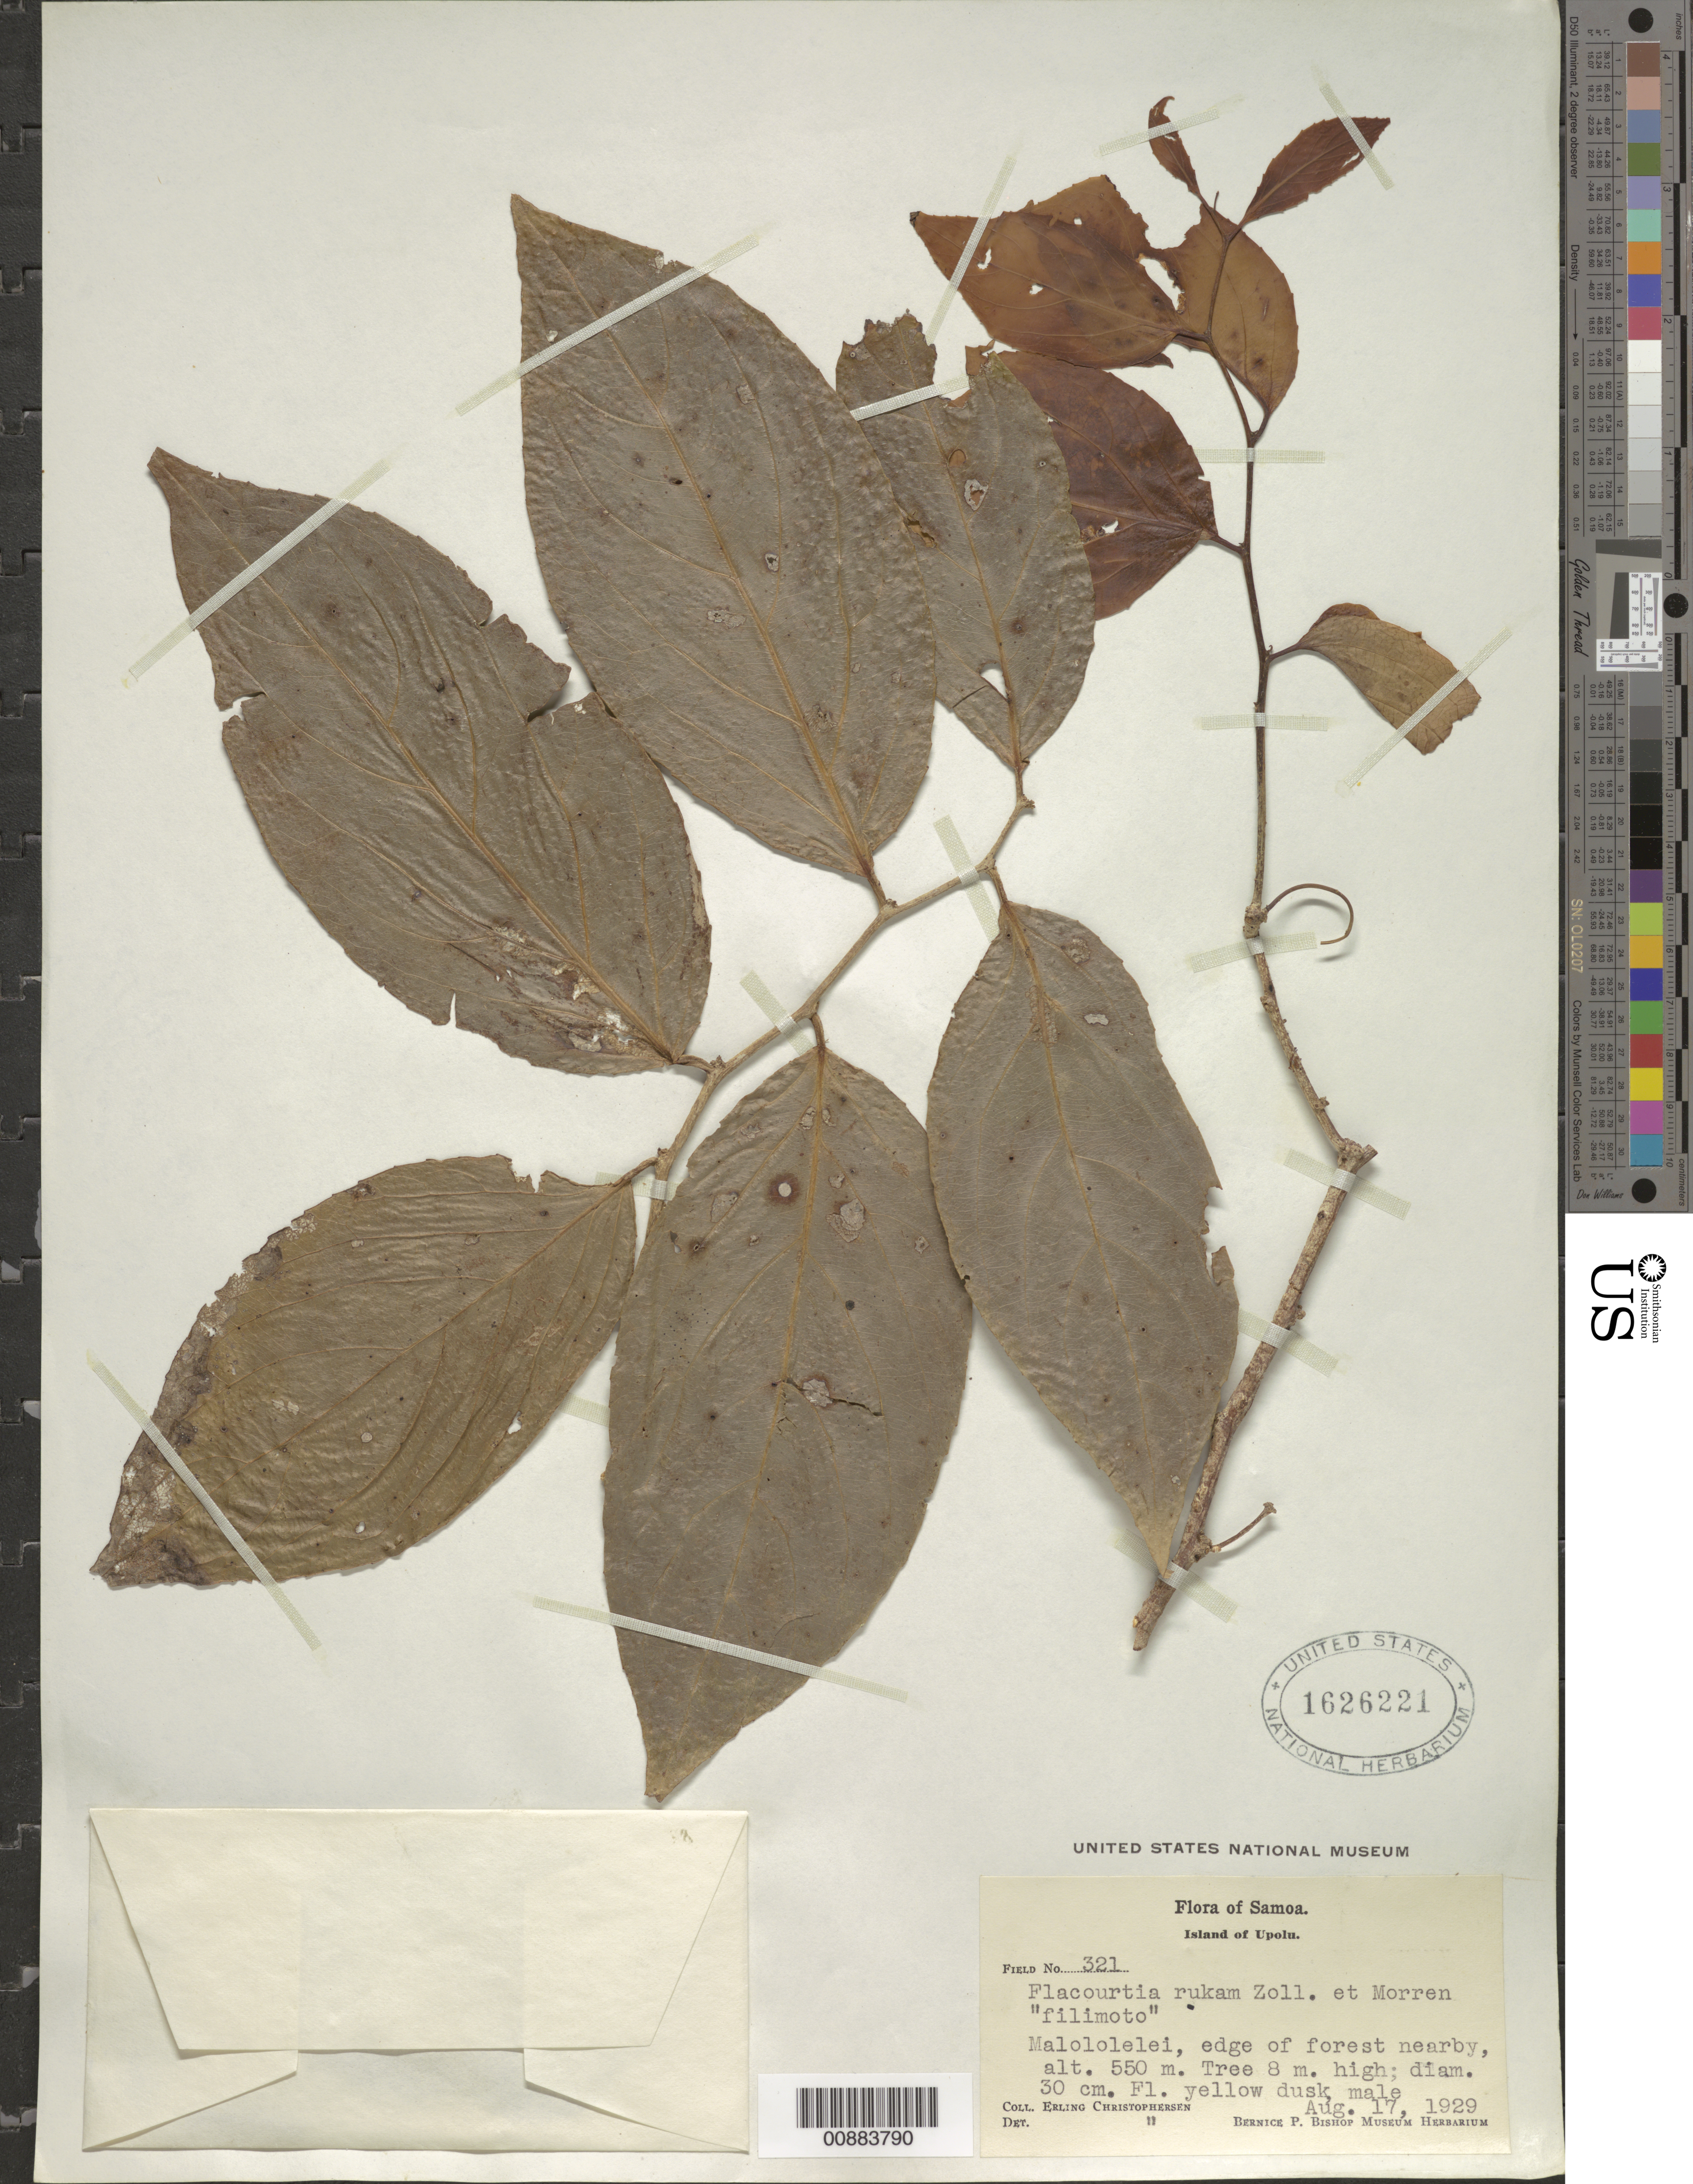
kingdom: Plantae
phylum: Tracheophyta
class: Magnoliopsida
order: Malpighiales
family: Salicaceae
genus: Flacourtia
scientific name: Flacourtia rukam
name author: Zoll. & Moritzi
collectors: E. Christophersen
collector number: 321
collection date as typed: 17 Aug 1929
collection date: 1929-08-17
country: Samoa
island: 'Upolu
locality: Malololelei, edge of forest nearby.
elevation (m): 550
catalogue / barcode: US 1626221